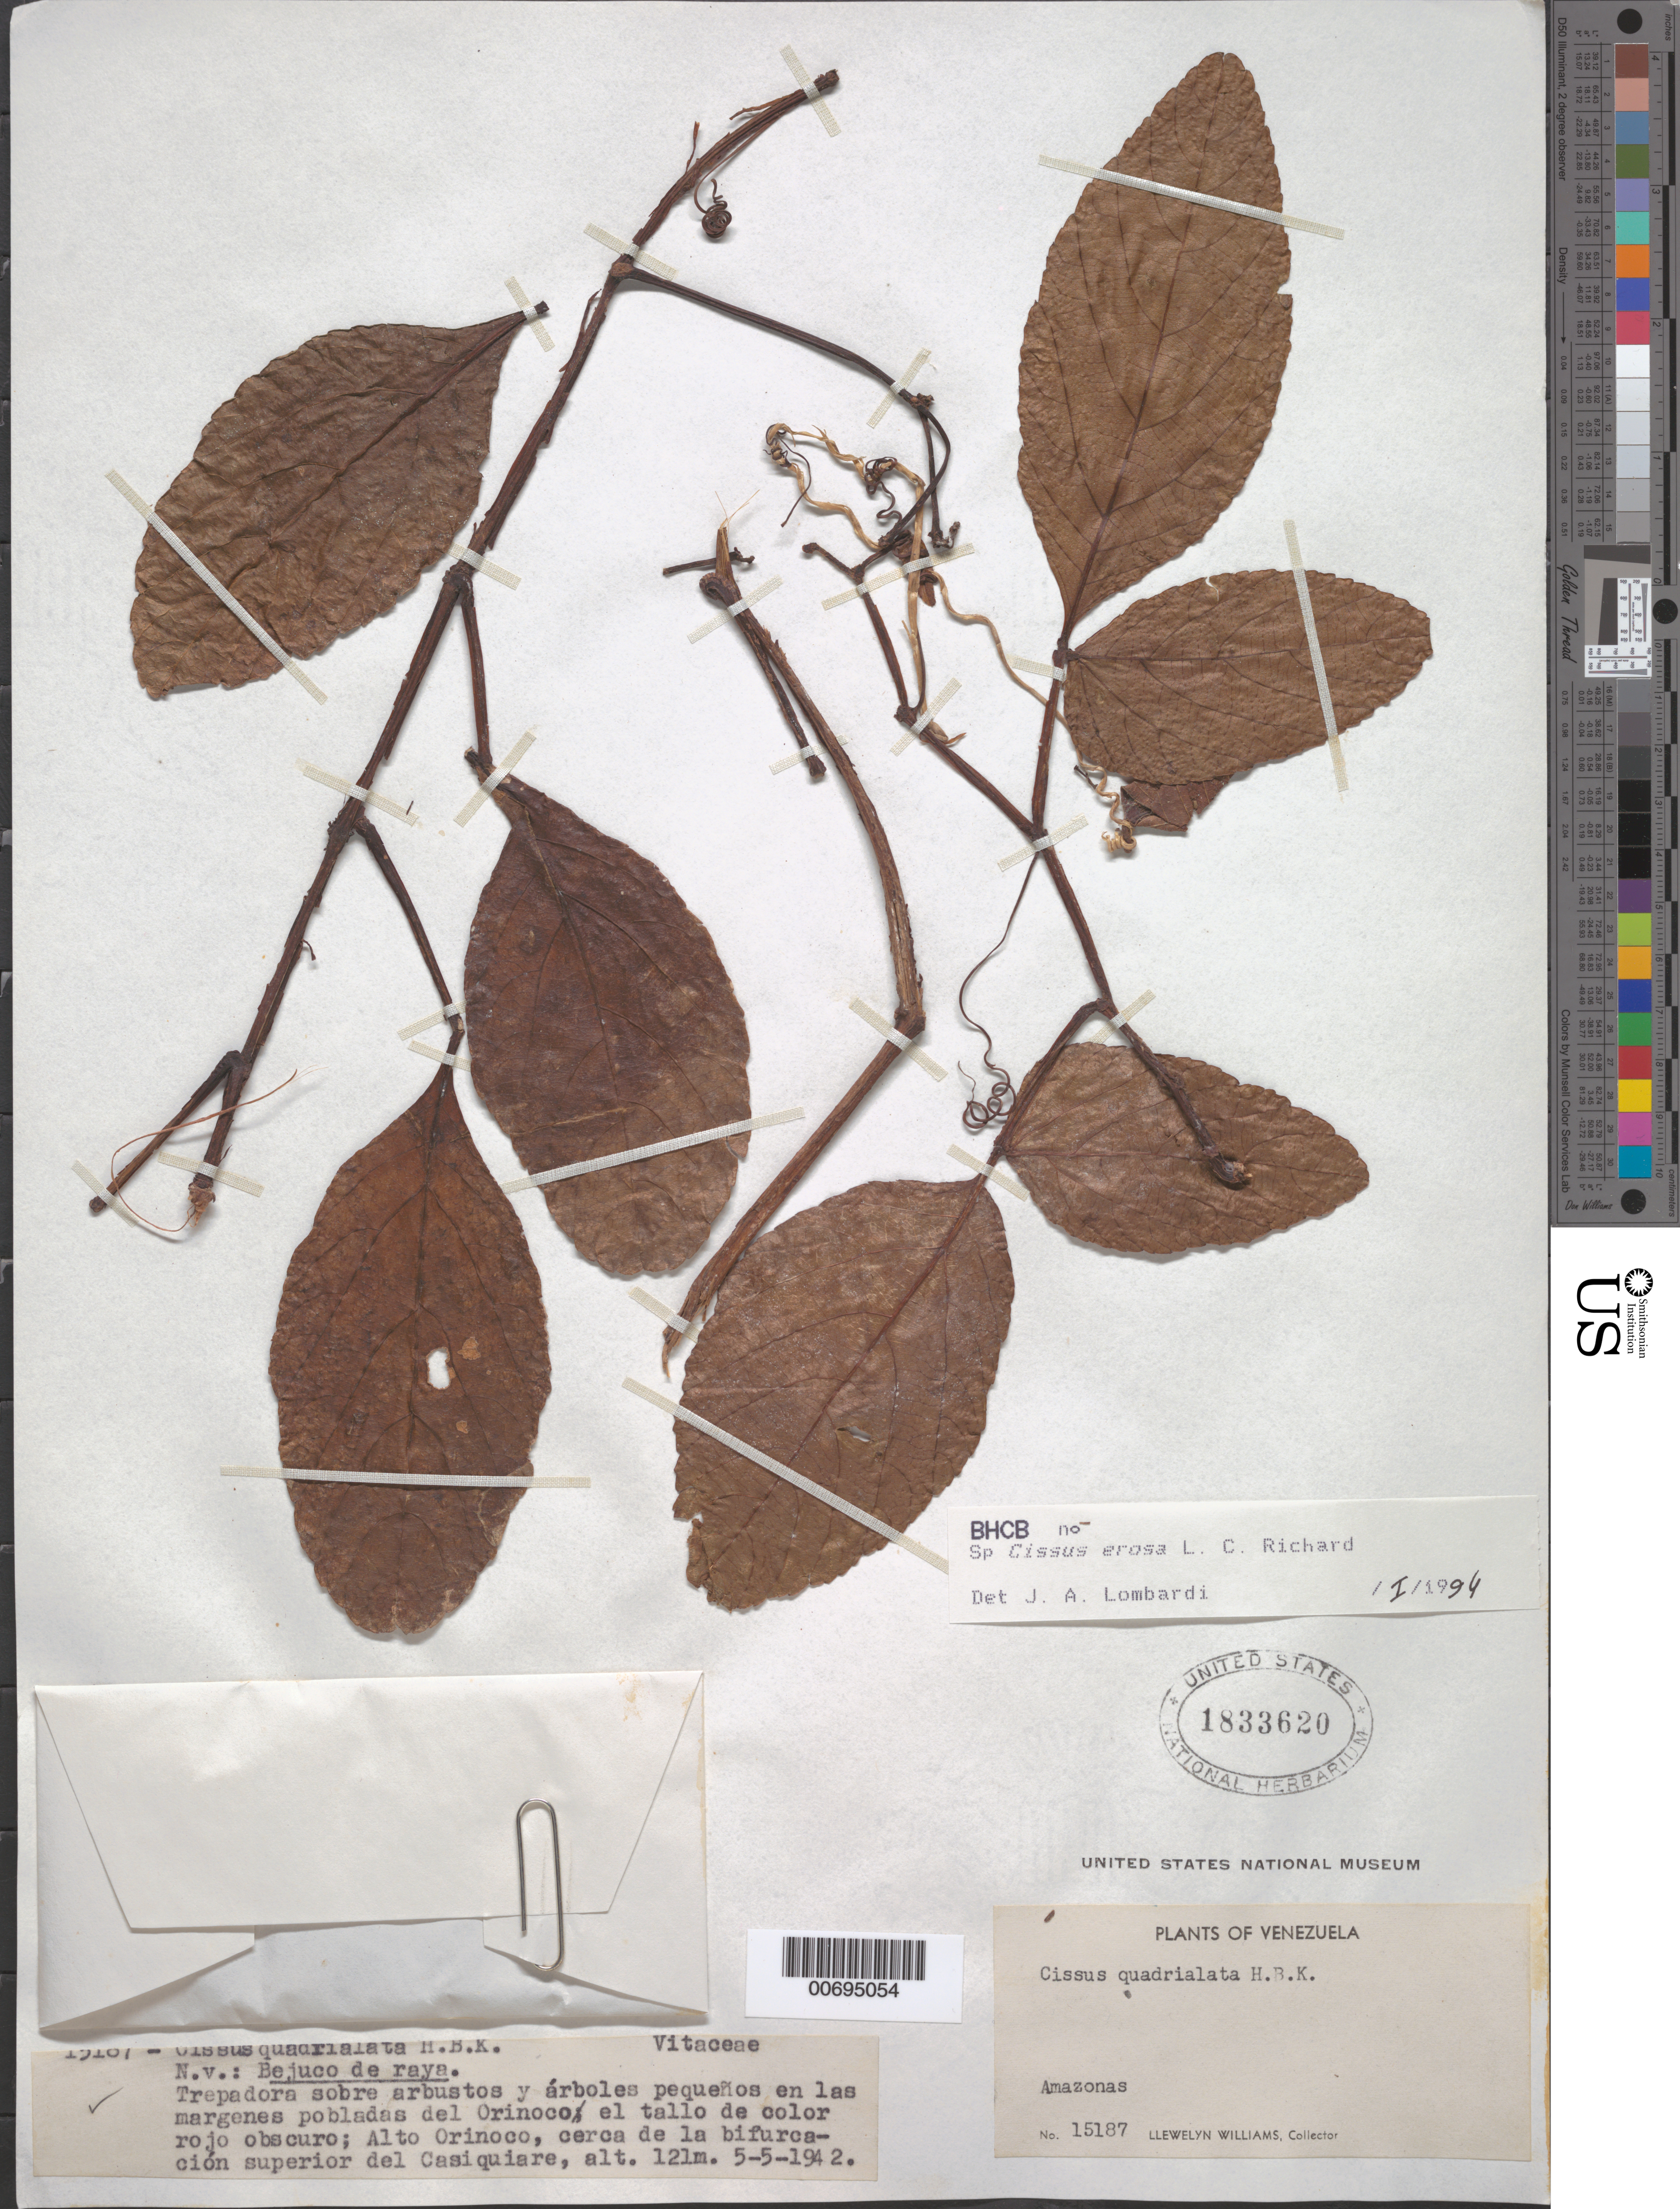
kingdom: Plantae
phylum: Tracheophyta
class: Magnoliopsida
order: Vitales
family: Vitaceae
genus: Cissus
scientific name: Cissus erosa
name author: Rich.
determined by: Lombardi, Julio A.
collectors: Ll. Williams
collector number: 15187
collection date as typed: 5-May-42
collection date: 1942-05-05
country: Venezuela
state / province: Amazonas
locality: Tamatama, Alto Río Orinoco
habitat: Margenes pobladas del rio; sobre arbustos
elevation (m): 121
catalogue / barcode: US 1833620